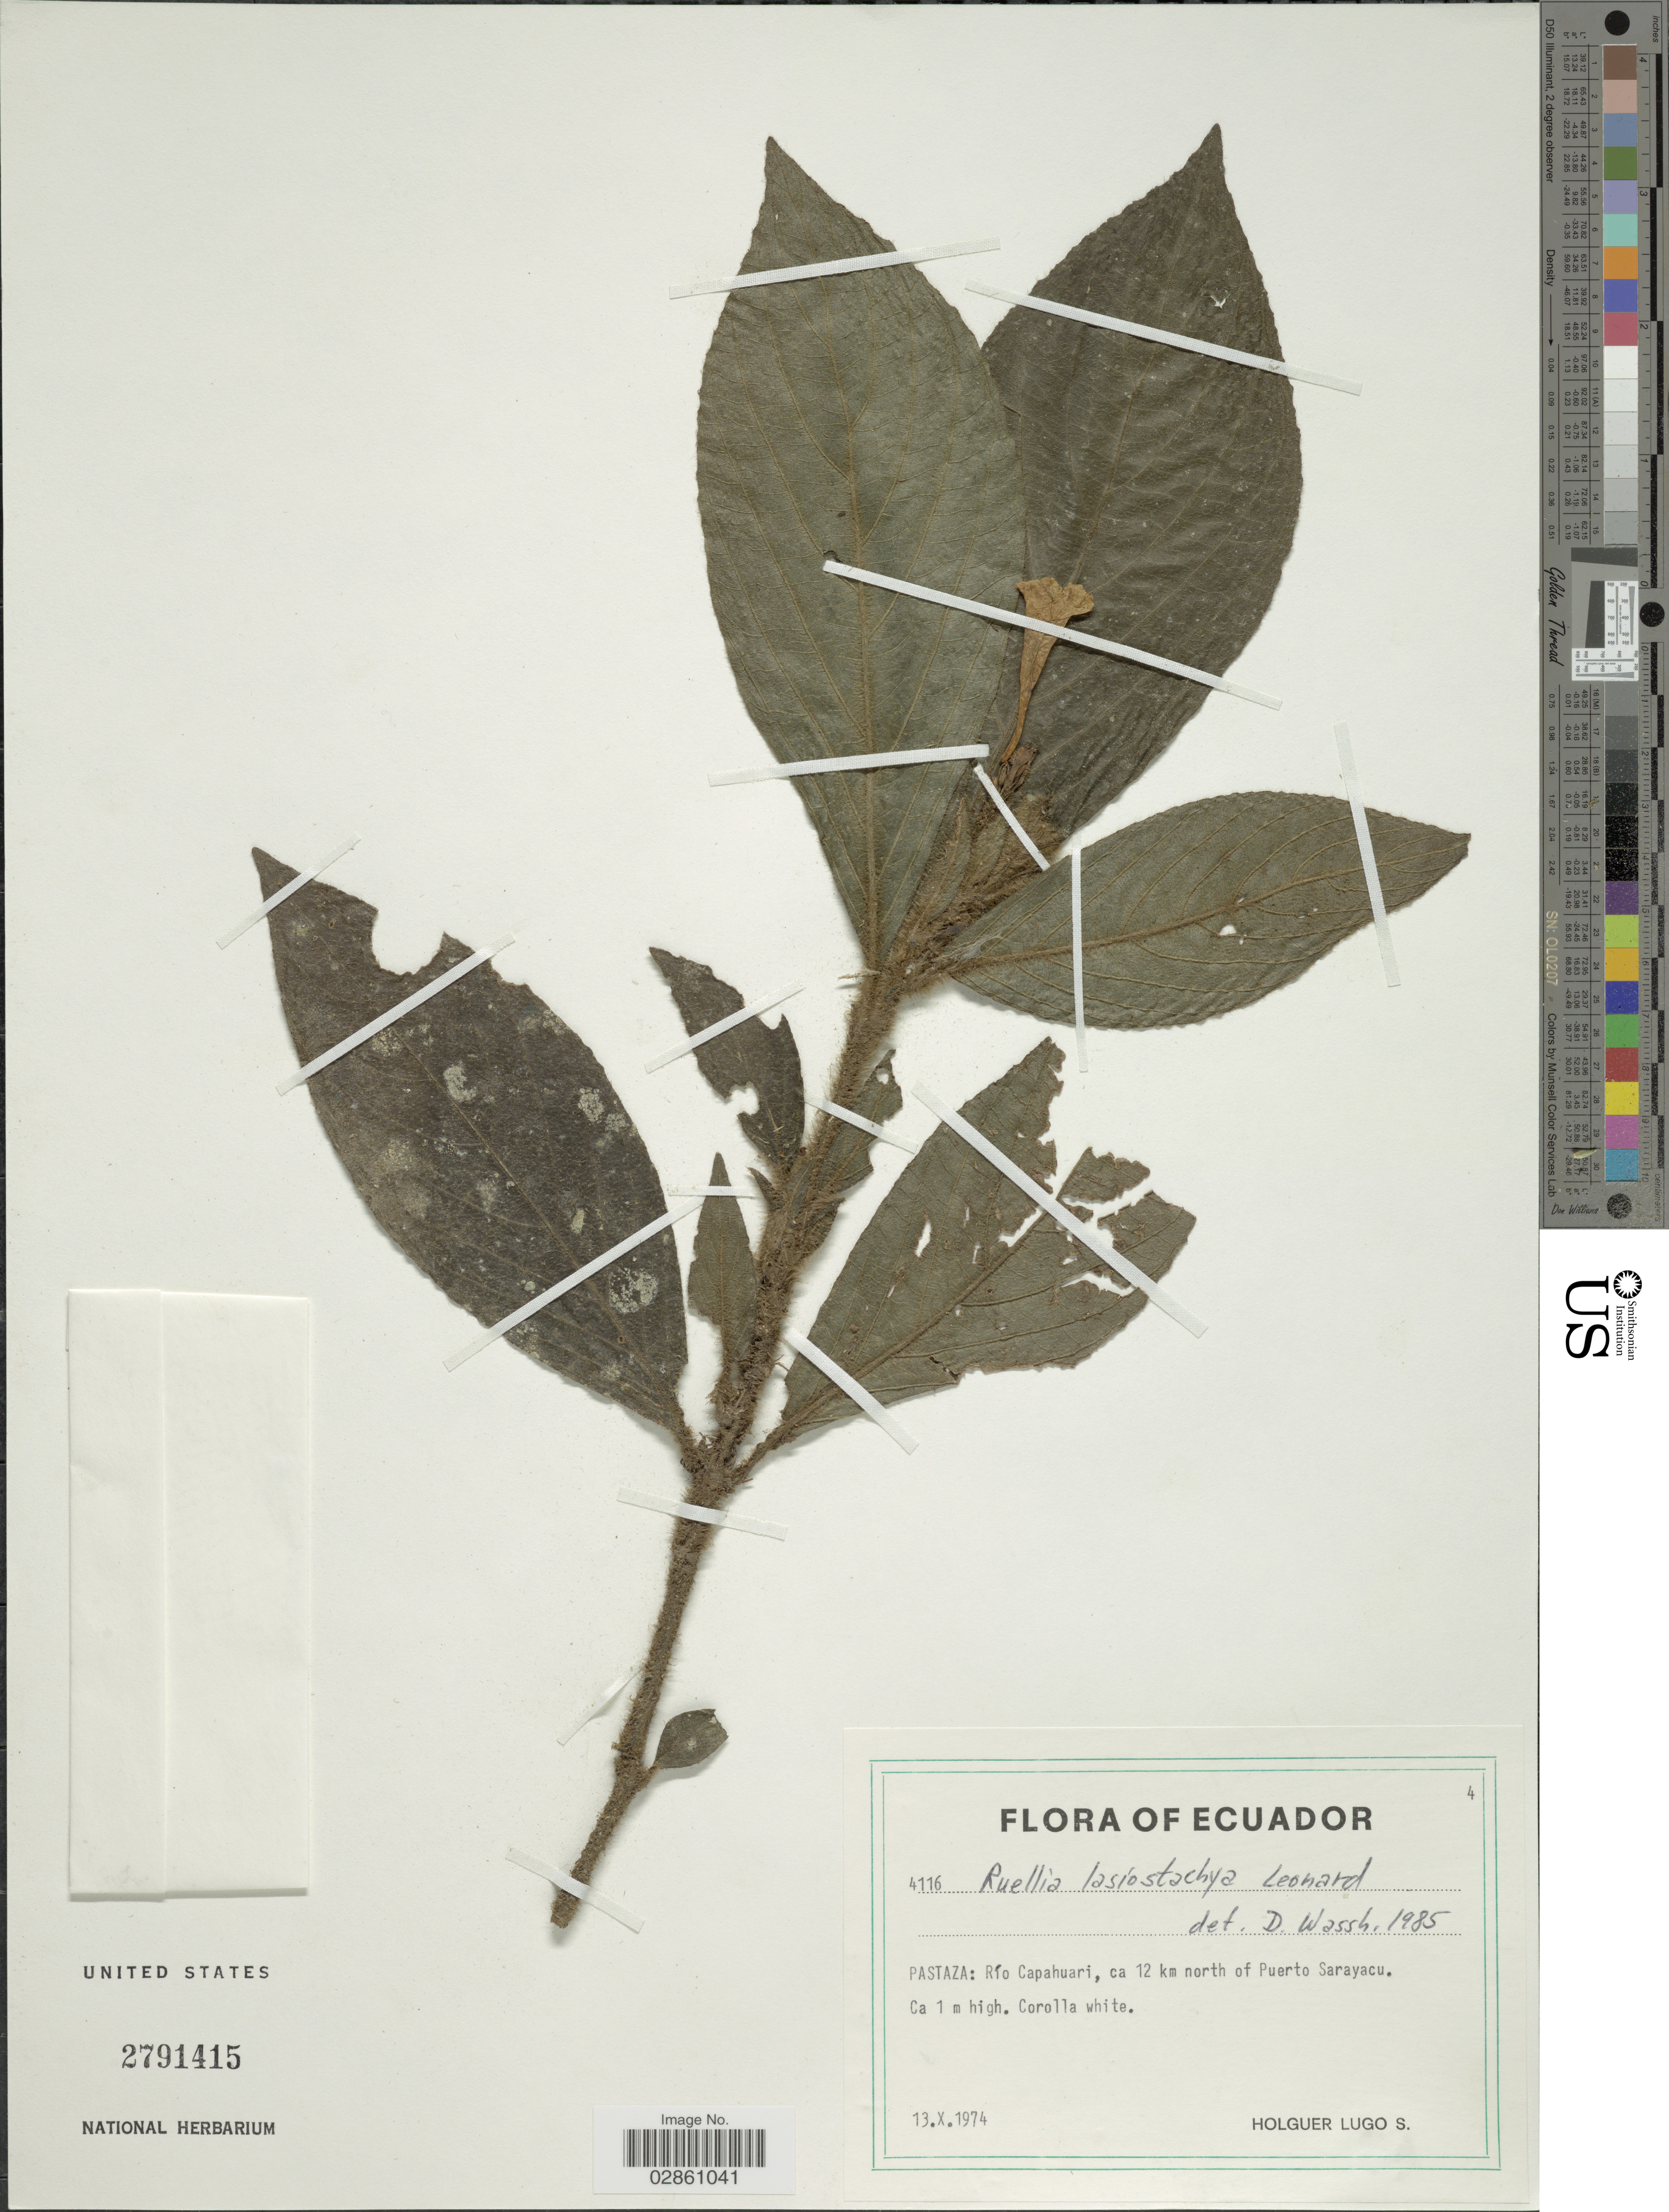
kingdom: Plantae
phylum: Tracheophyta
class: Magnoliopsida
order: Lamiales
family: Acanthaceae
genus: Ruellia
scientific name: Ruellia lasiostachya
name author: Leonard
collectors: H. Lugo S.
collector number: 4116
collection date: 1974-10-13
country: Ecuador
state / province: Pastaza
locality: Río Capahuari, ca 12 km north of Puerto Sarayacu.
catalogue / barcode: US 2791415